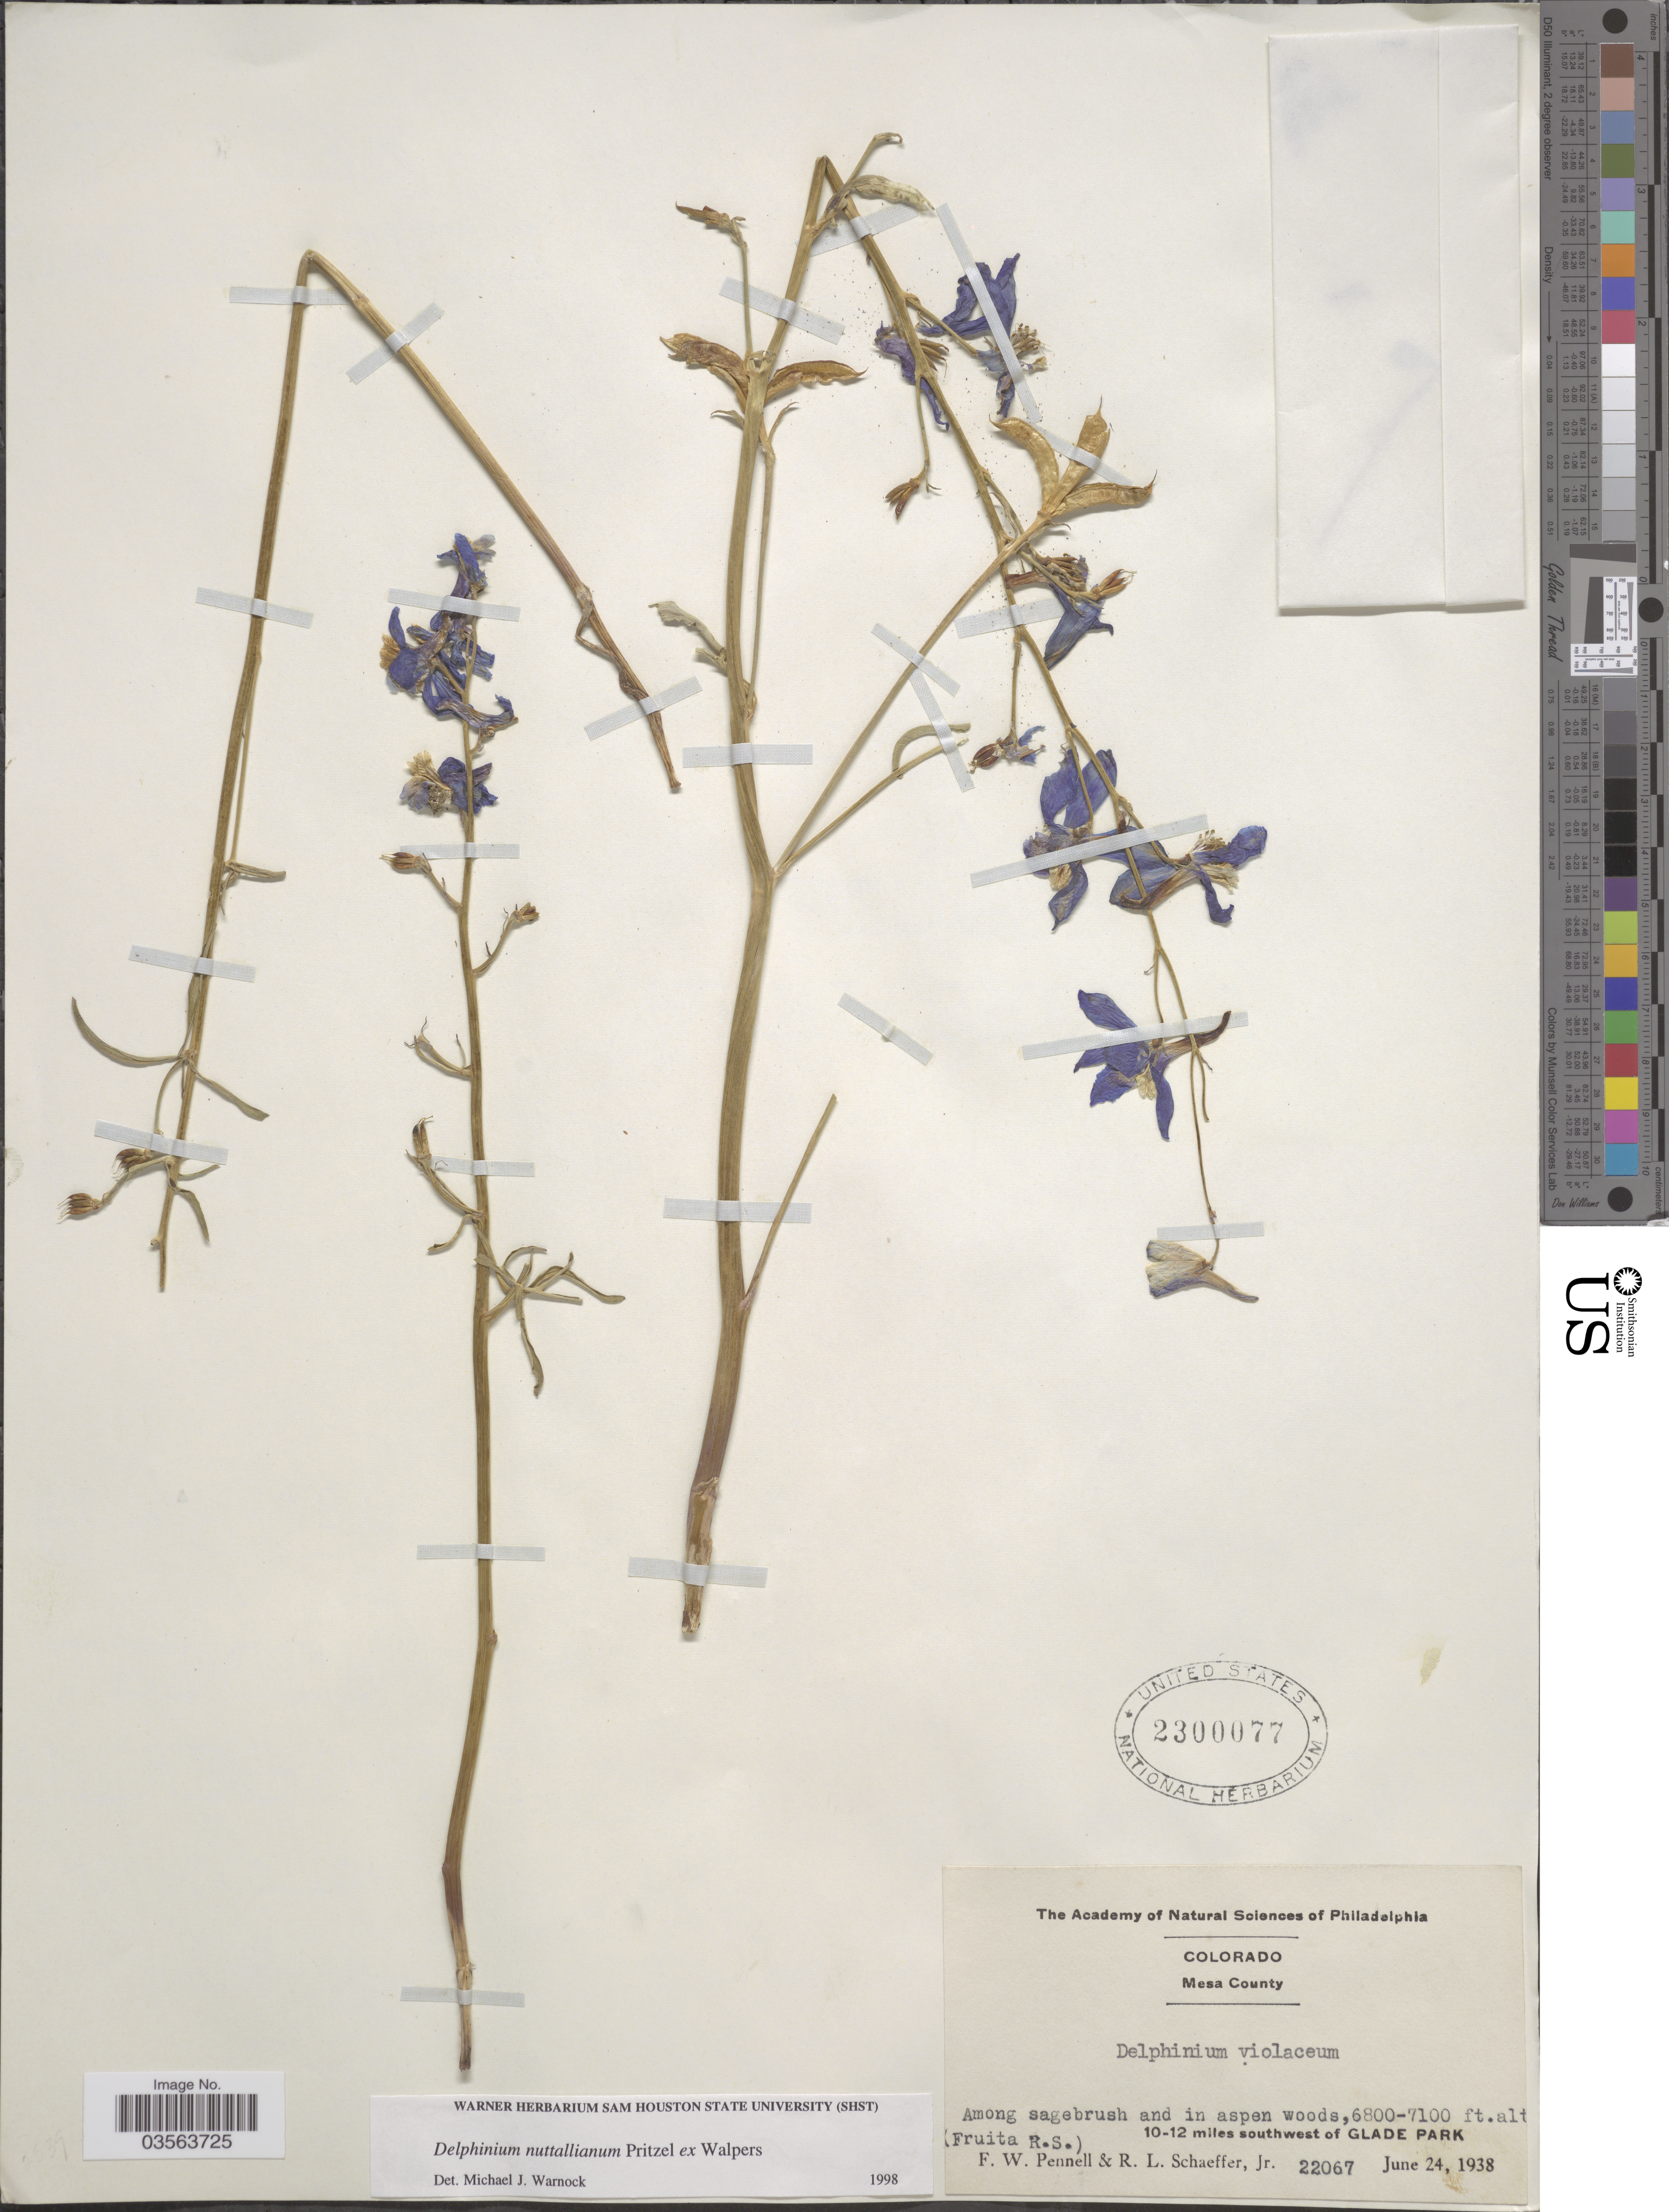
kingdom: Plantae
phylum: Tracheophyta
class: Magnoliopsida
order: Ranunculales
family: Ranunculaceae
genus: Delphinium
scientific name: Delphinium nuttallianum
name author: E. Pritz. ex Walpers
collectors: F. W. Pennell & R. L. Schaeffer Jr.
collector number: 22067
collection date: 1938-06-24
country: United States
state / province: Colorado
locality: Mesa County. Among sagebrush and in aspen woods. 10-12 miles southwest of Glade Park.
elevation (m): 2073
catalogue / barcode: US 2300077